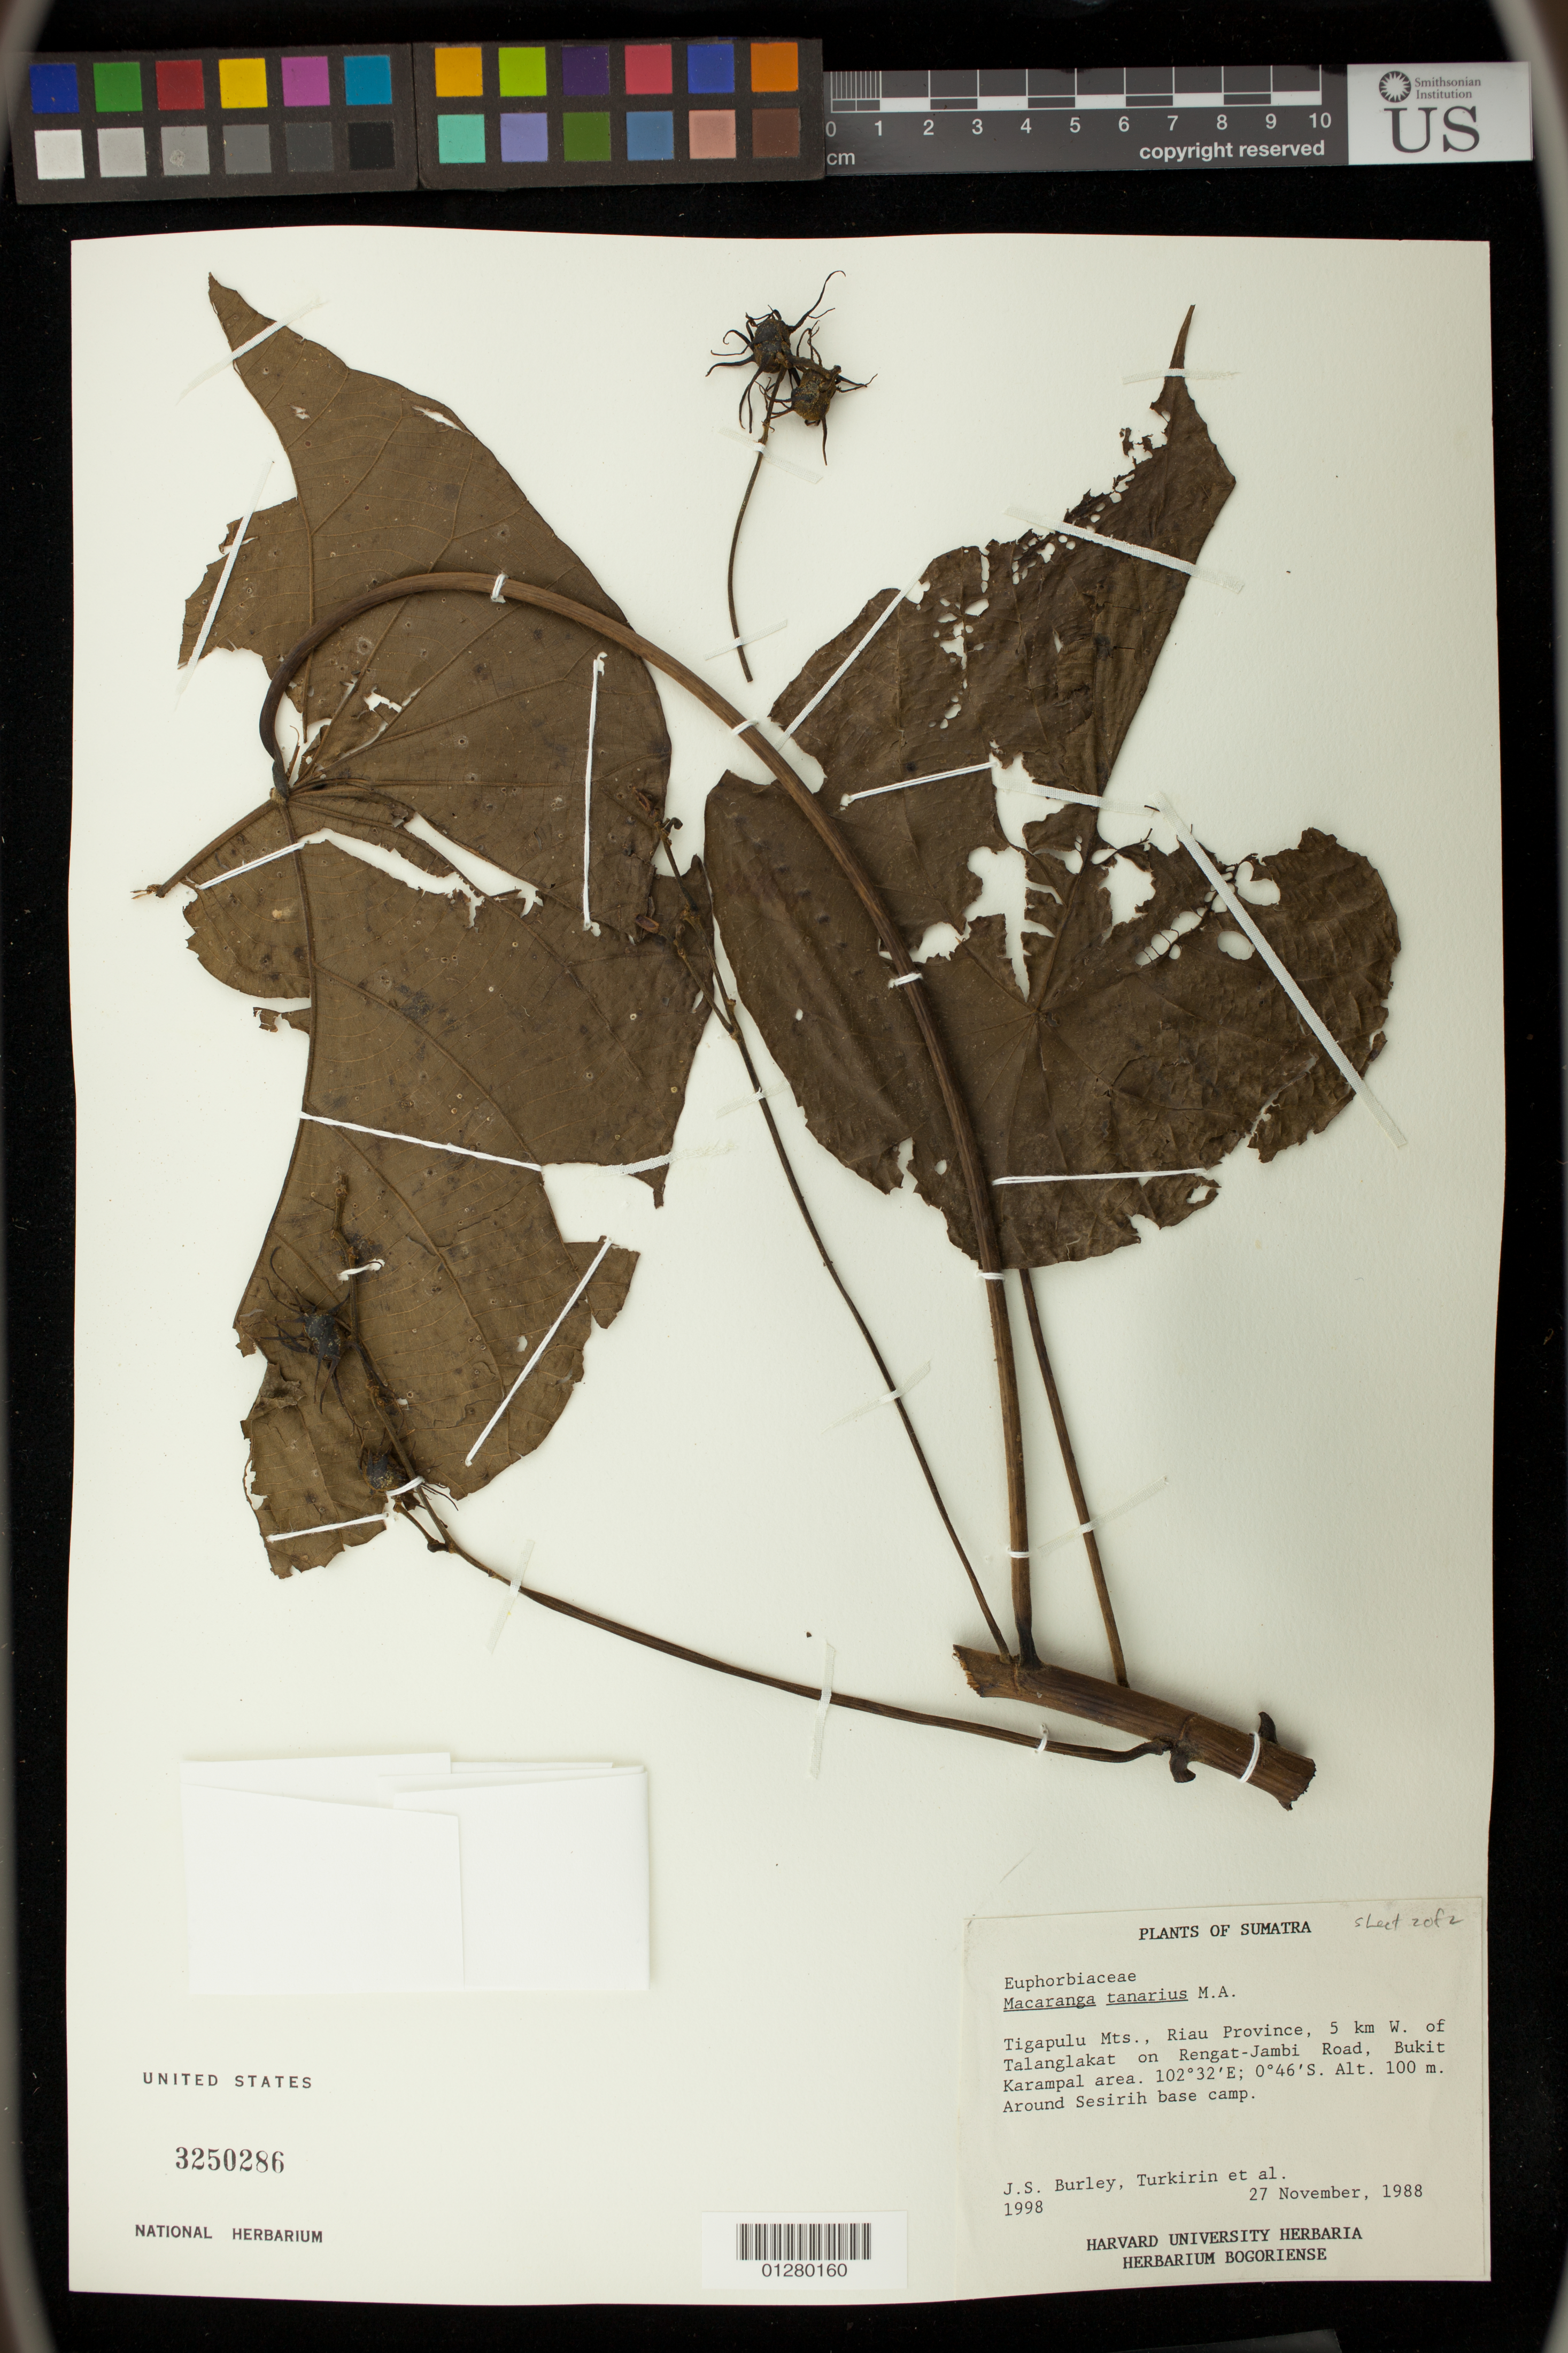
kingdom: Plantae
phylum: Tracheophyta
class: Magnoliopsida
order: Malpighiales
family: Euphorbiaceae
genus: Macaranga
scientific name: Macaranga tanarius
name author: (L.) Müll. Arg.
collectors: J. S. Burley & -. Turkirin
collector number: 1998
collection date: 1988-11-27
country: Indonesia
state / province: Sumatra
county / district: Riau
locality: Tigapulu Mts., 5 km W. of Talanglakat on Rengat-Jambi Road, Bukit Karampal area. Around Sesirih Base camp.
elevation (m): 100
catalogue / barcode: US 3250286